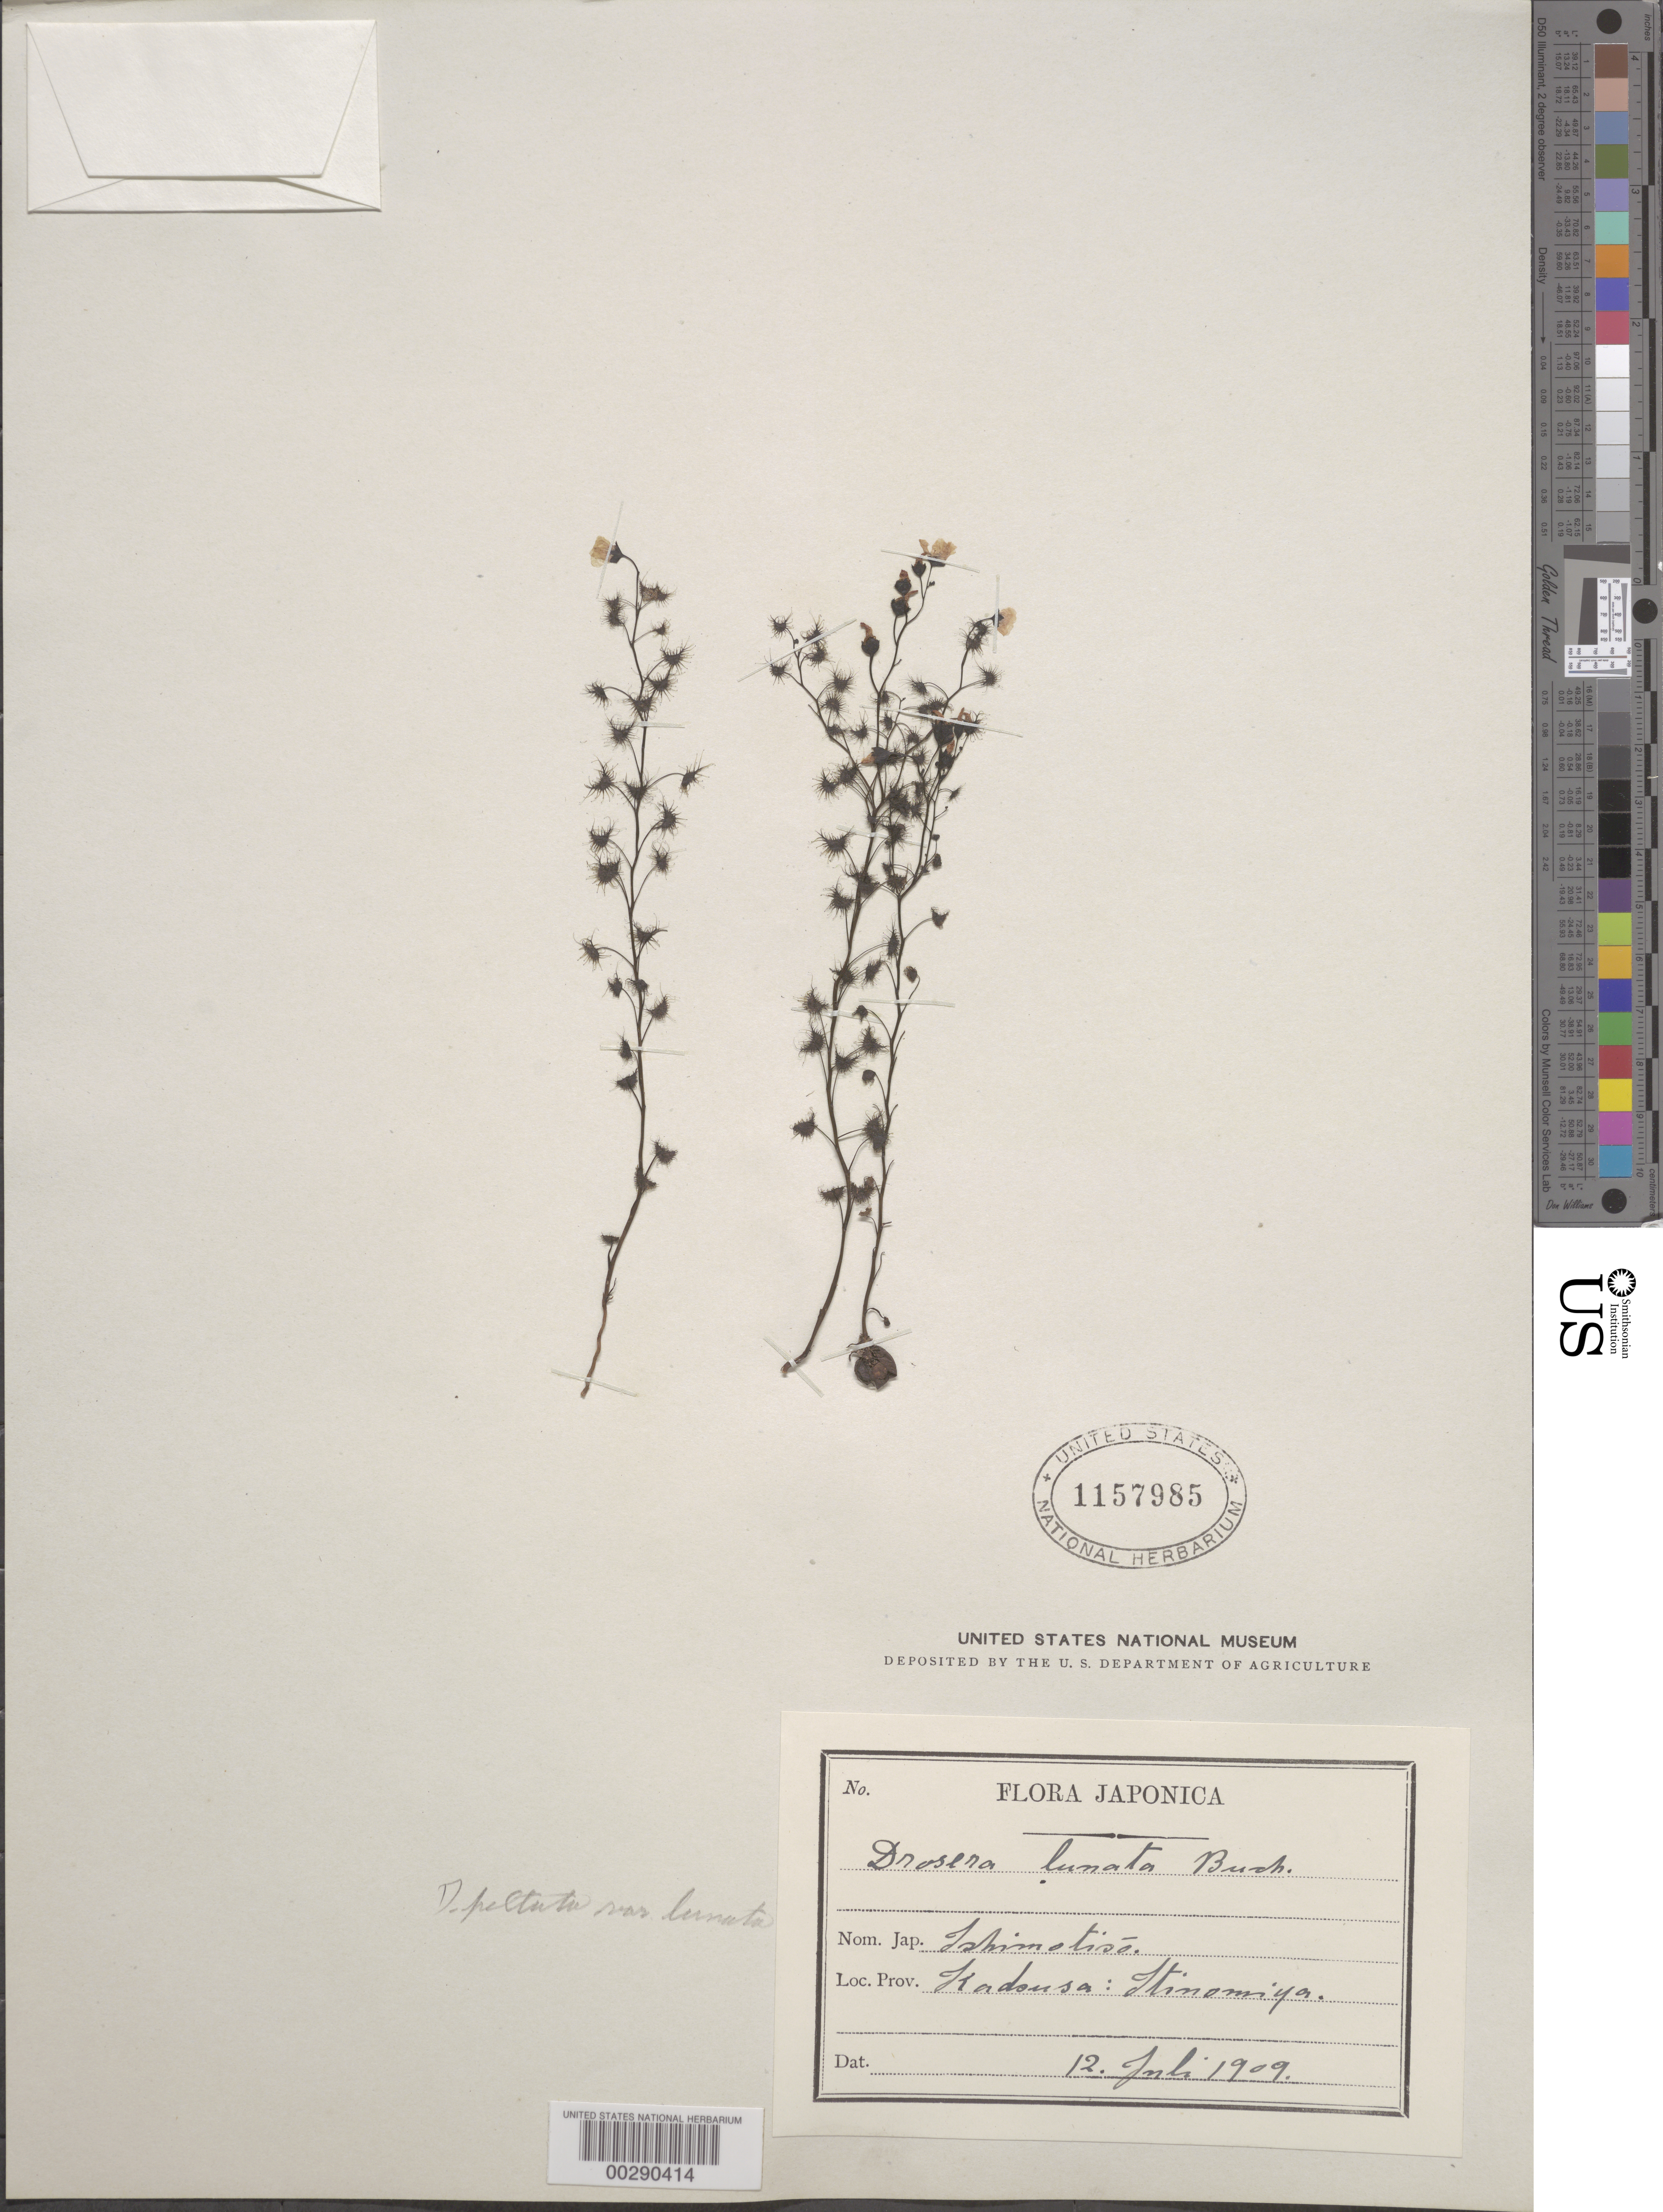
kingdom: Plantae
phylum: Tracheophyta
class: Magnoliopsida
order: Caryophyllales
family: Droseraceae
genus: Drosera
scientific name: Drosera peltata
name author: Sm. ex Willd.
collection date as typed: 12 Jul 1909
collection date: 1909-07-12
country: Japan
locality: Kadousa: itinomiya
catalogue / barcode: US 1157985